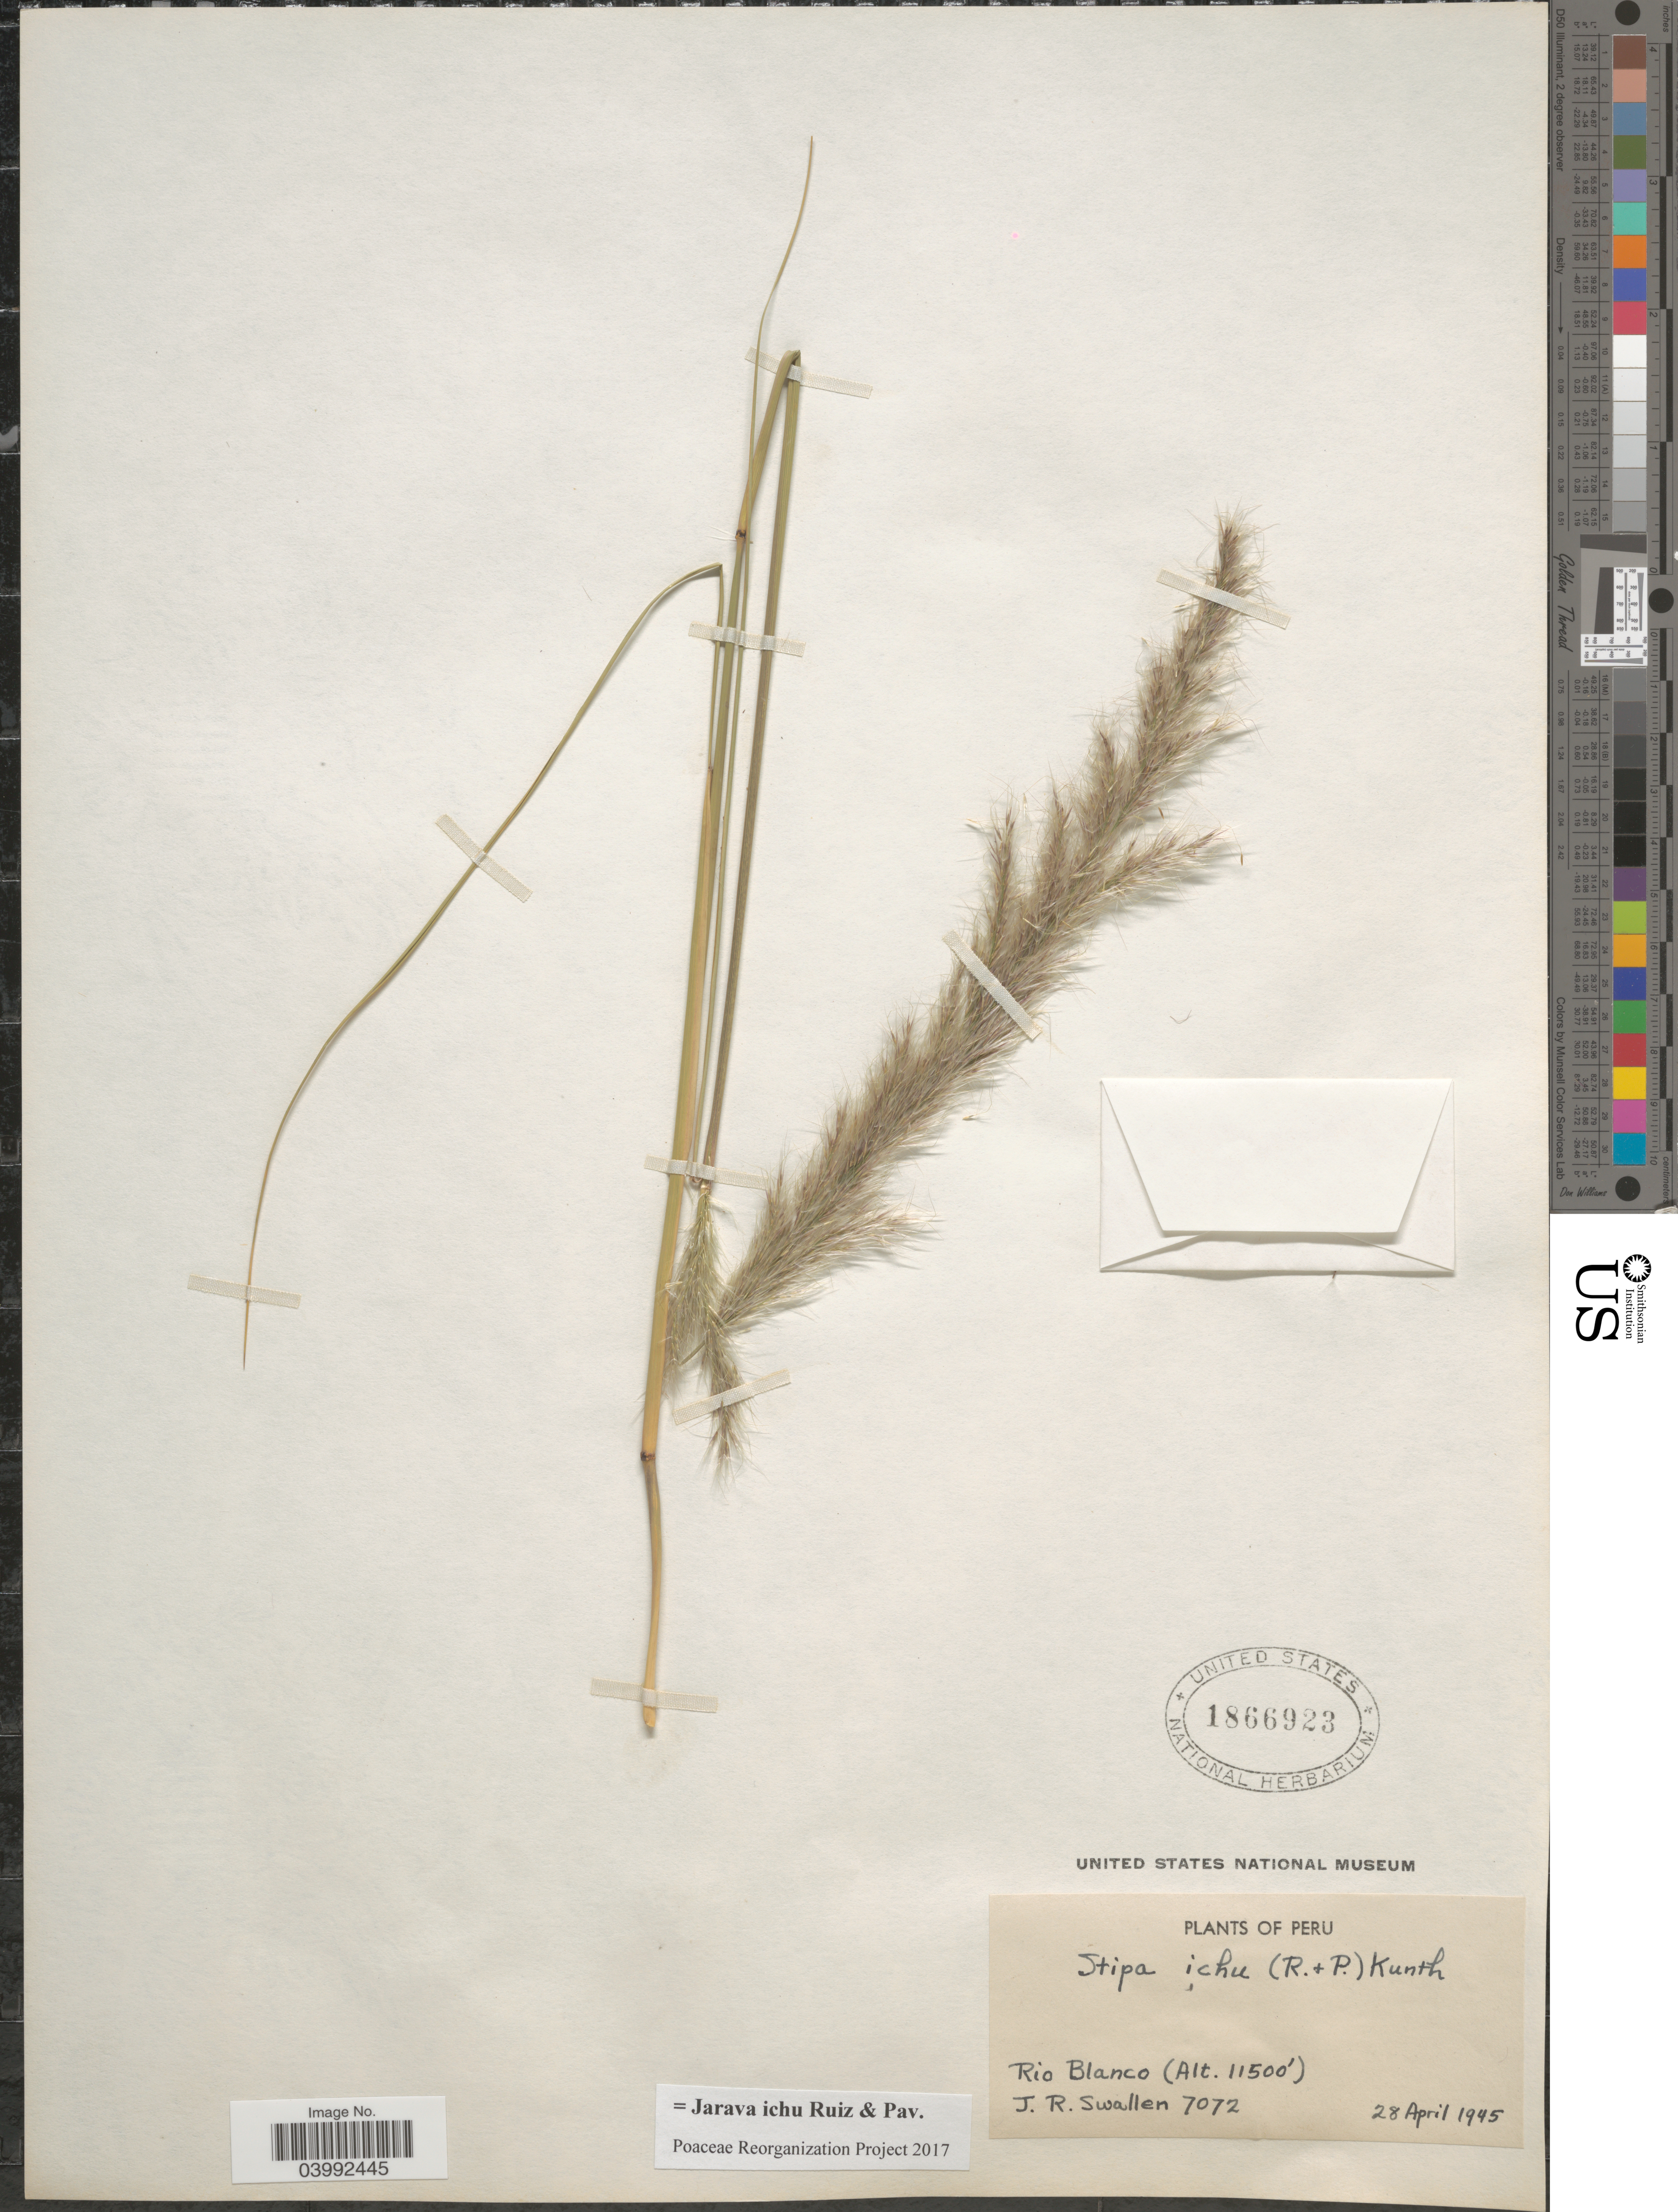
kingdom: Plantae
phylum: Tracheophyta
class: Liliopsida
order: Poales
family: Poaceae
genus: Jarava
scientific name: Jarava ichu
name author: Ruiz & Pav.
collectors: J. R. Swallen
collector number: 7072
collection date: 1945-04-28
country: Peru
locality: Rio Blanco.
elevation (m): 3505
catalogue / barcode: US 1866923